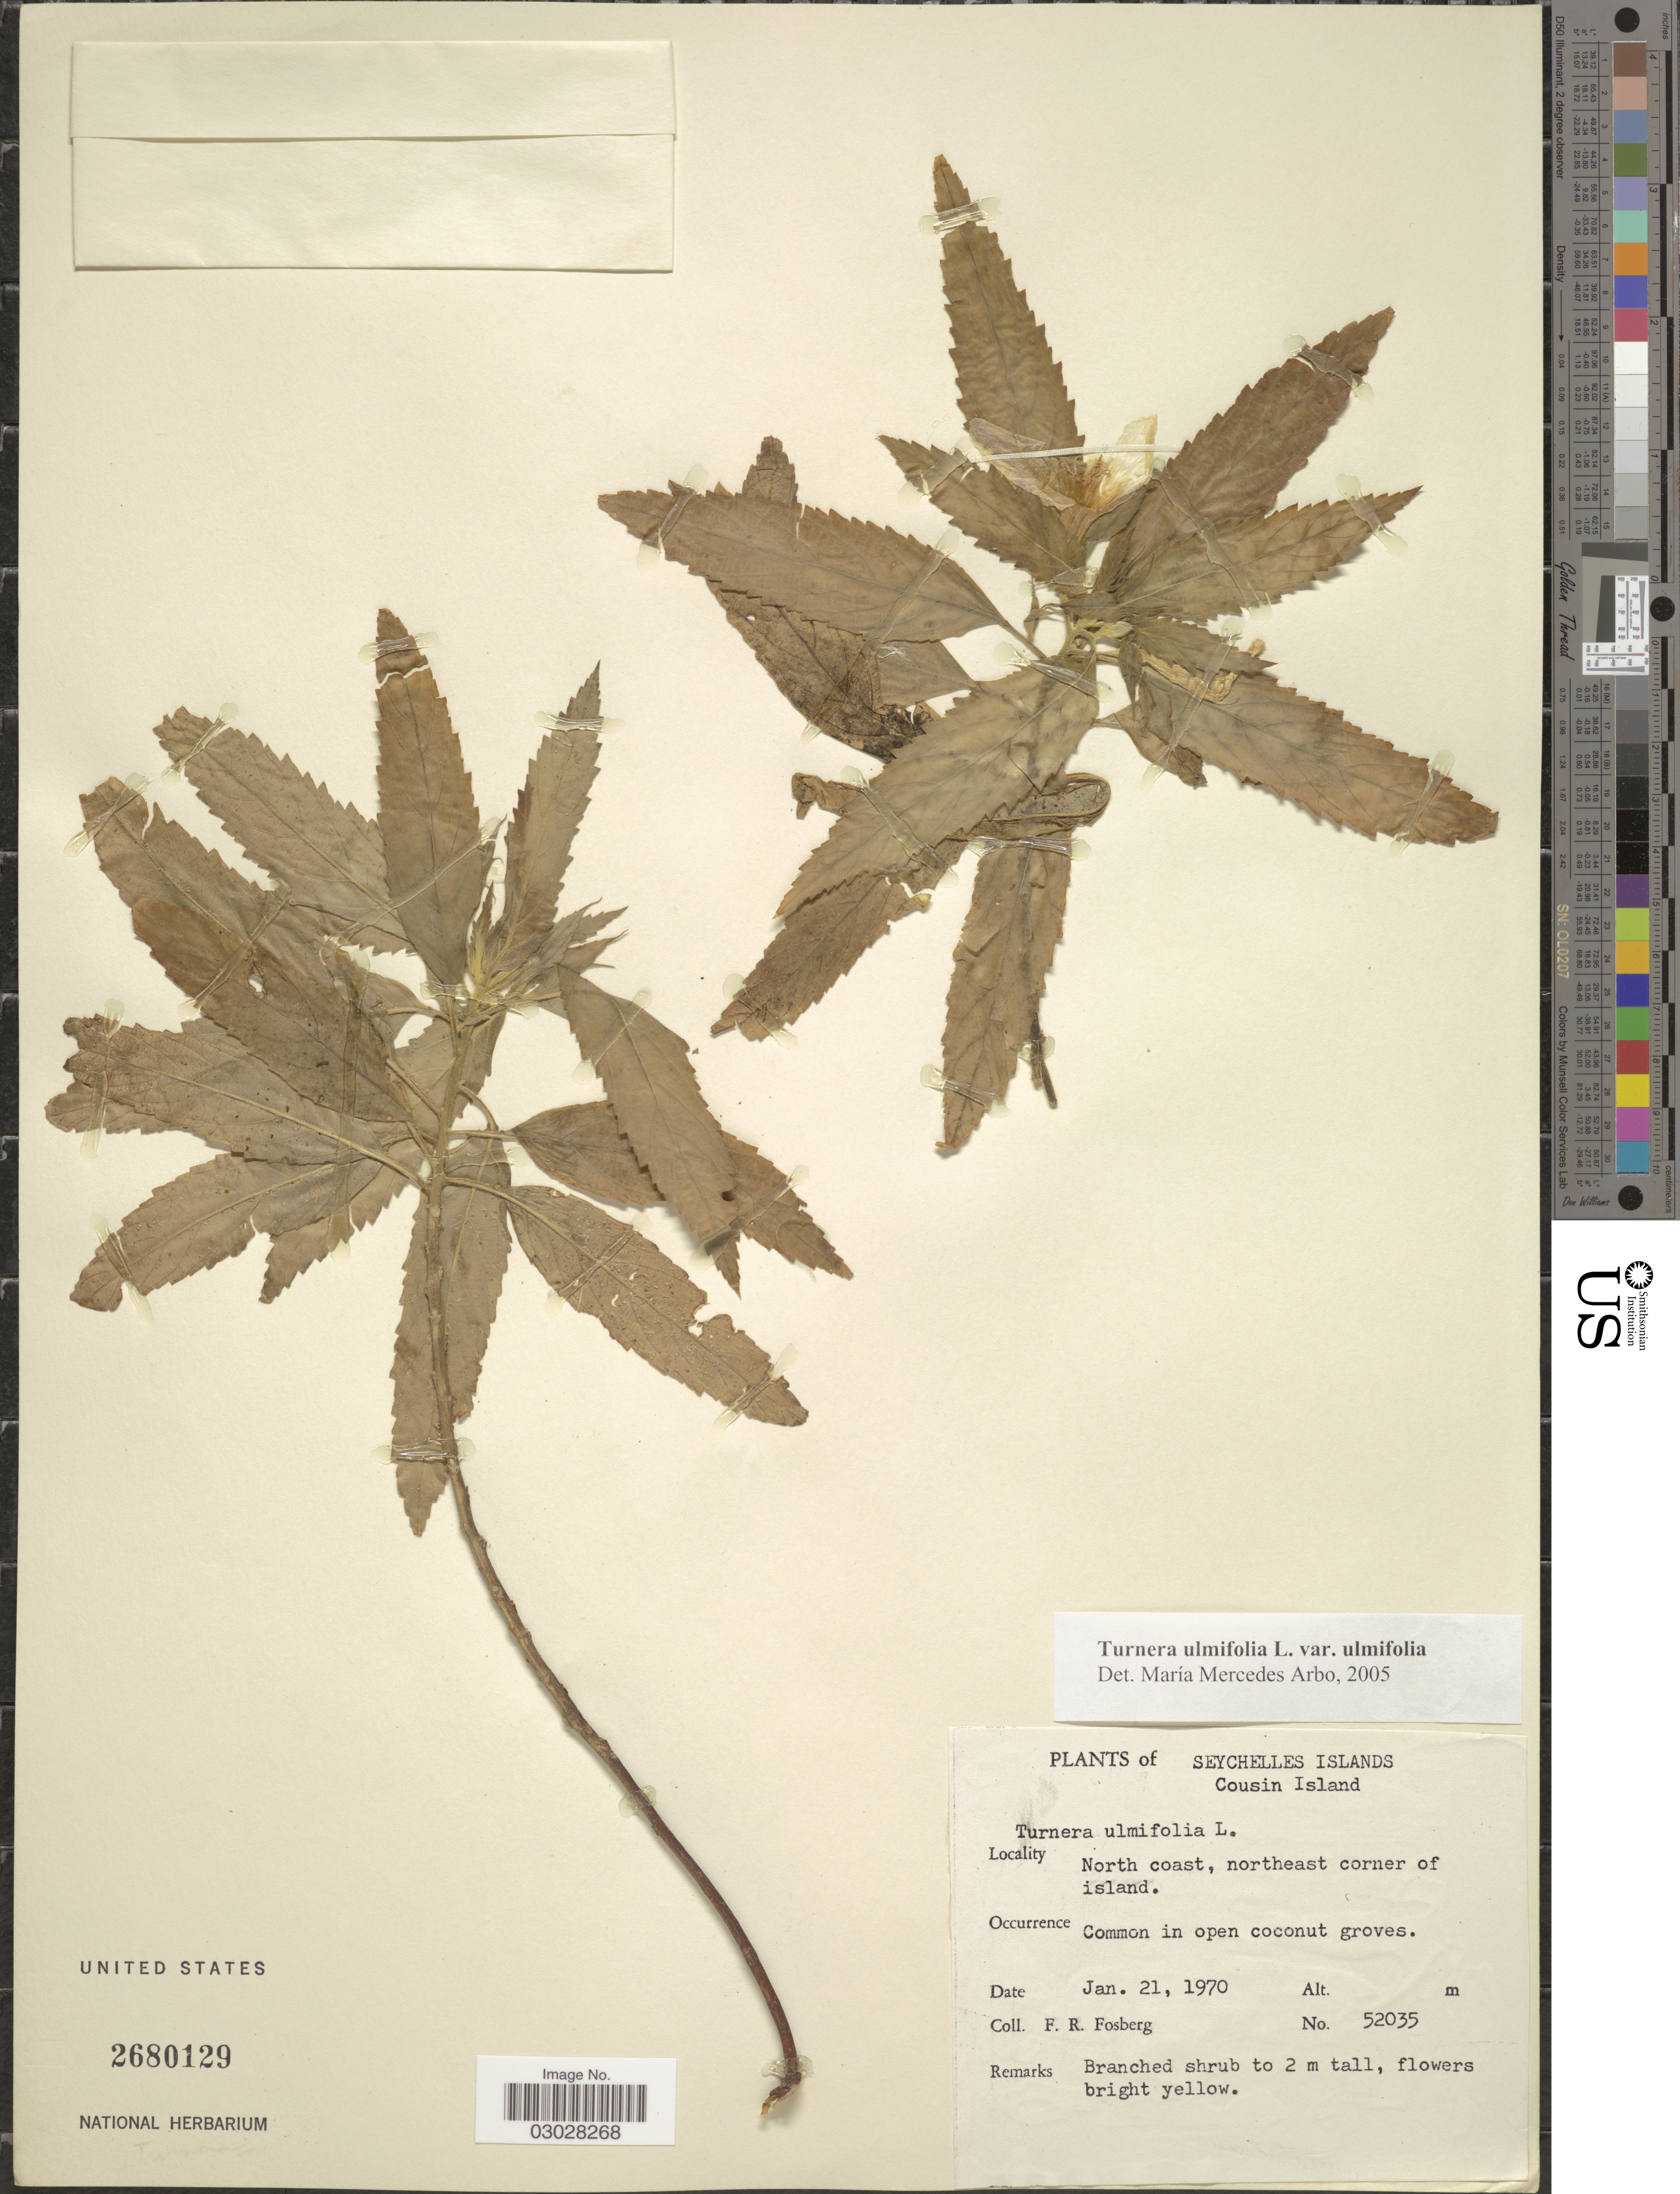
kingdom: Plantae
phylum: Tracheophyta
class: Magnoliopsida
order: Malpighiales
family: Turneraceae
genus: Turnera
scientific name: Turnera ulmifolia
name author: L.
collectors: F. R. Fosberg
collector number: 52035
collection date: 1970-01-21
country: Seychelles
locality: Seychelles Islands. Cousin Island. North coast, northeast corner of island.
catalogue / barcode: US 2680129